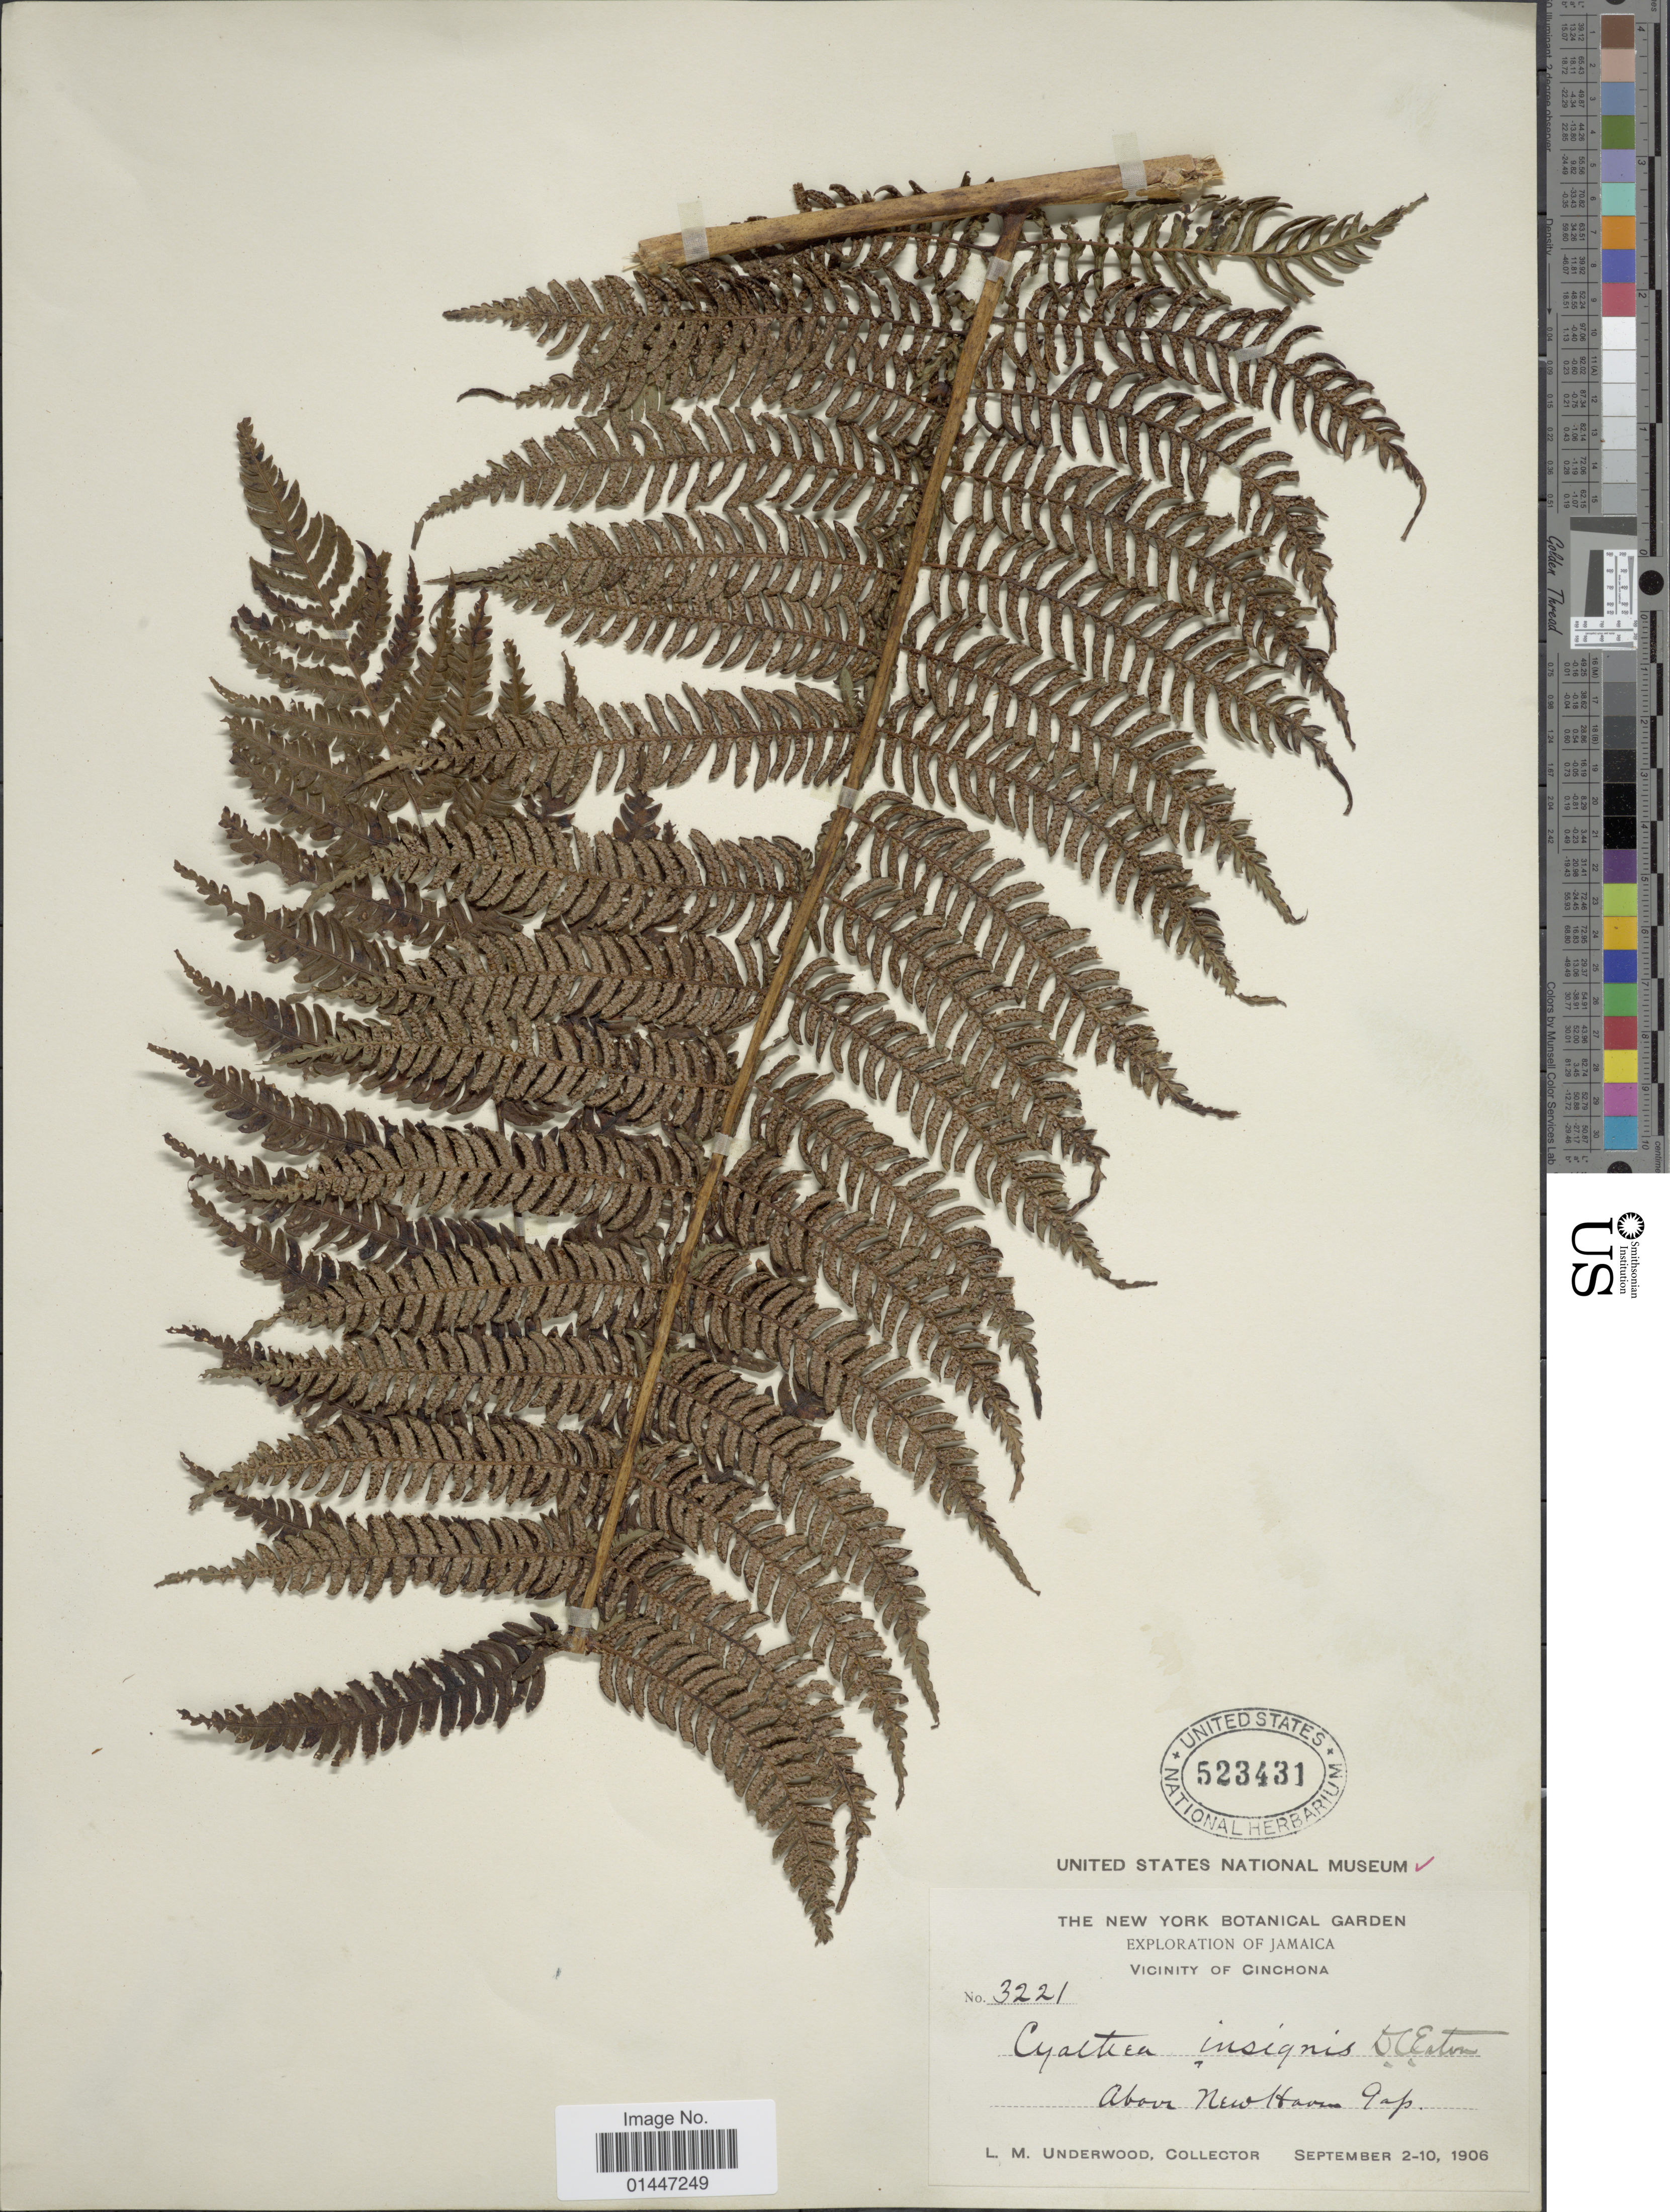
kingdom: Plantae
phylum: Tracheophyta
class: Polypodiopsida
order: Cyatheales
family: Cyatheaceae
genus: Sphaeropteris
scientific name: Sphaeropteris insignis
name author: (Eaton) R.M. Tryon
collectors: L. M. Underwood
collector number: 3221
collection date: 1906-09-02/1906-09-10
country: Jamaica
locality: Vicinity of Cinchona, above New Haven Gap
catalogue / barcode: US 523431